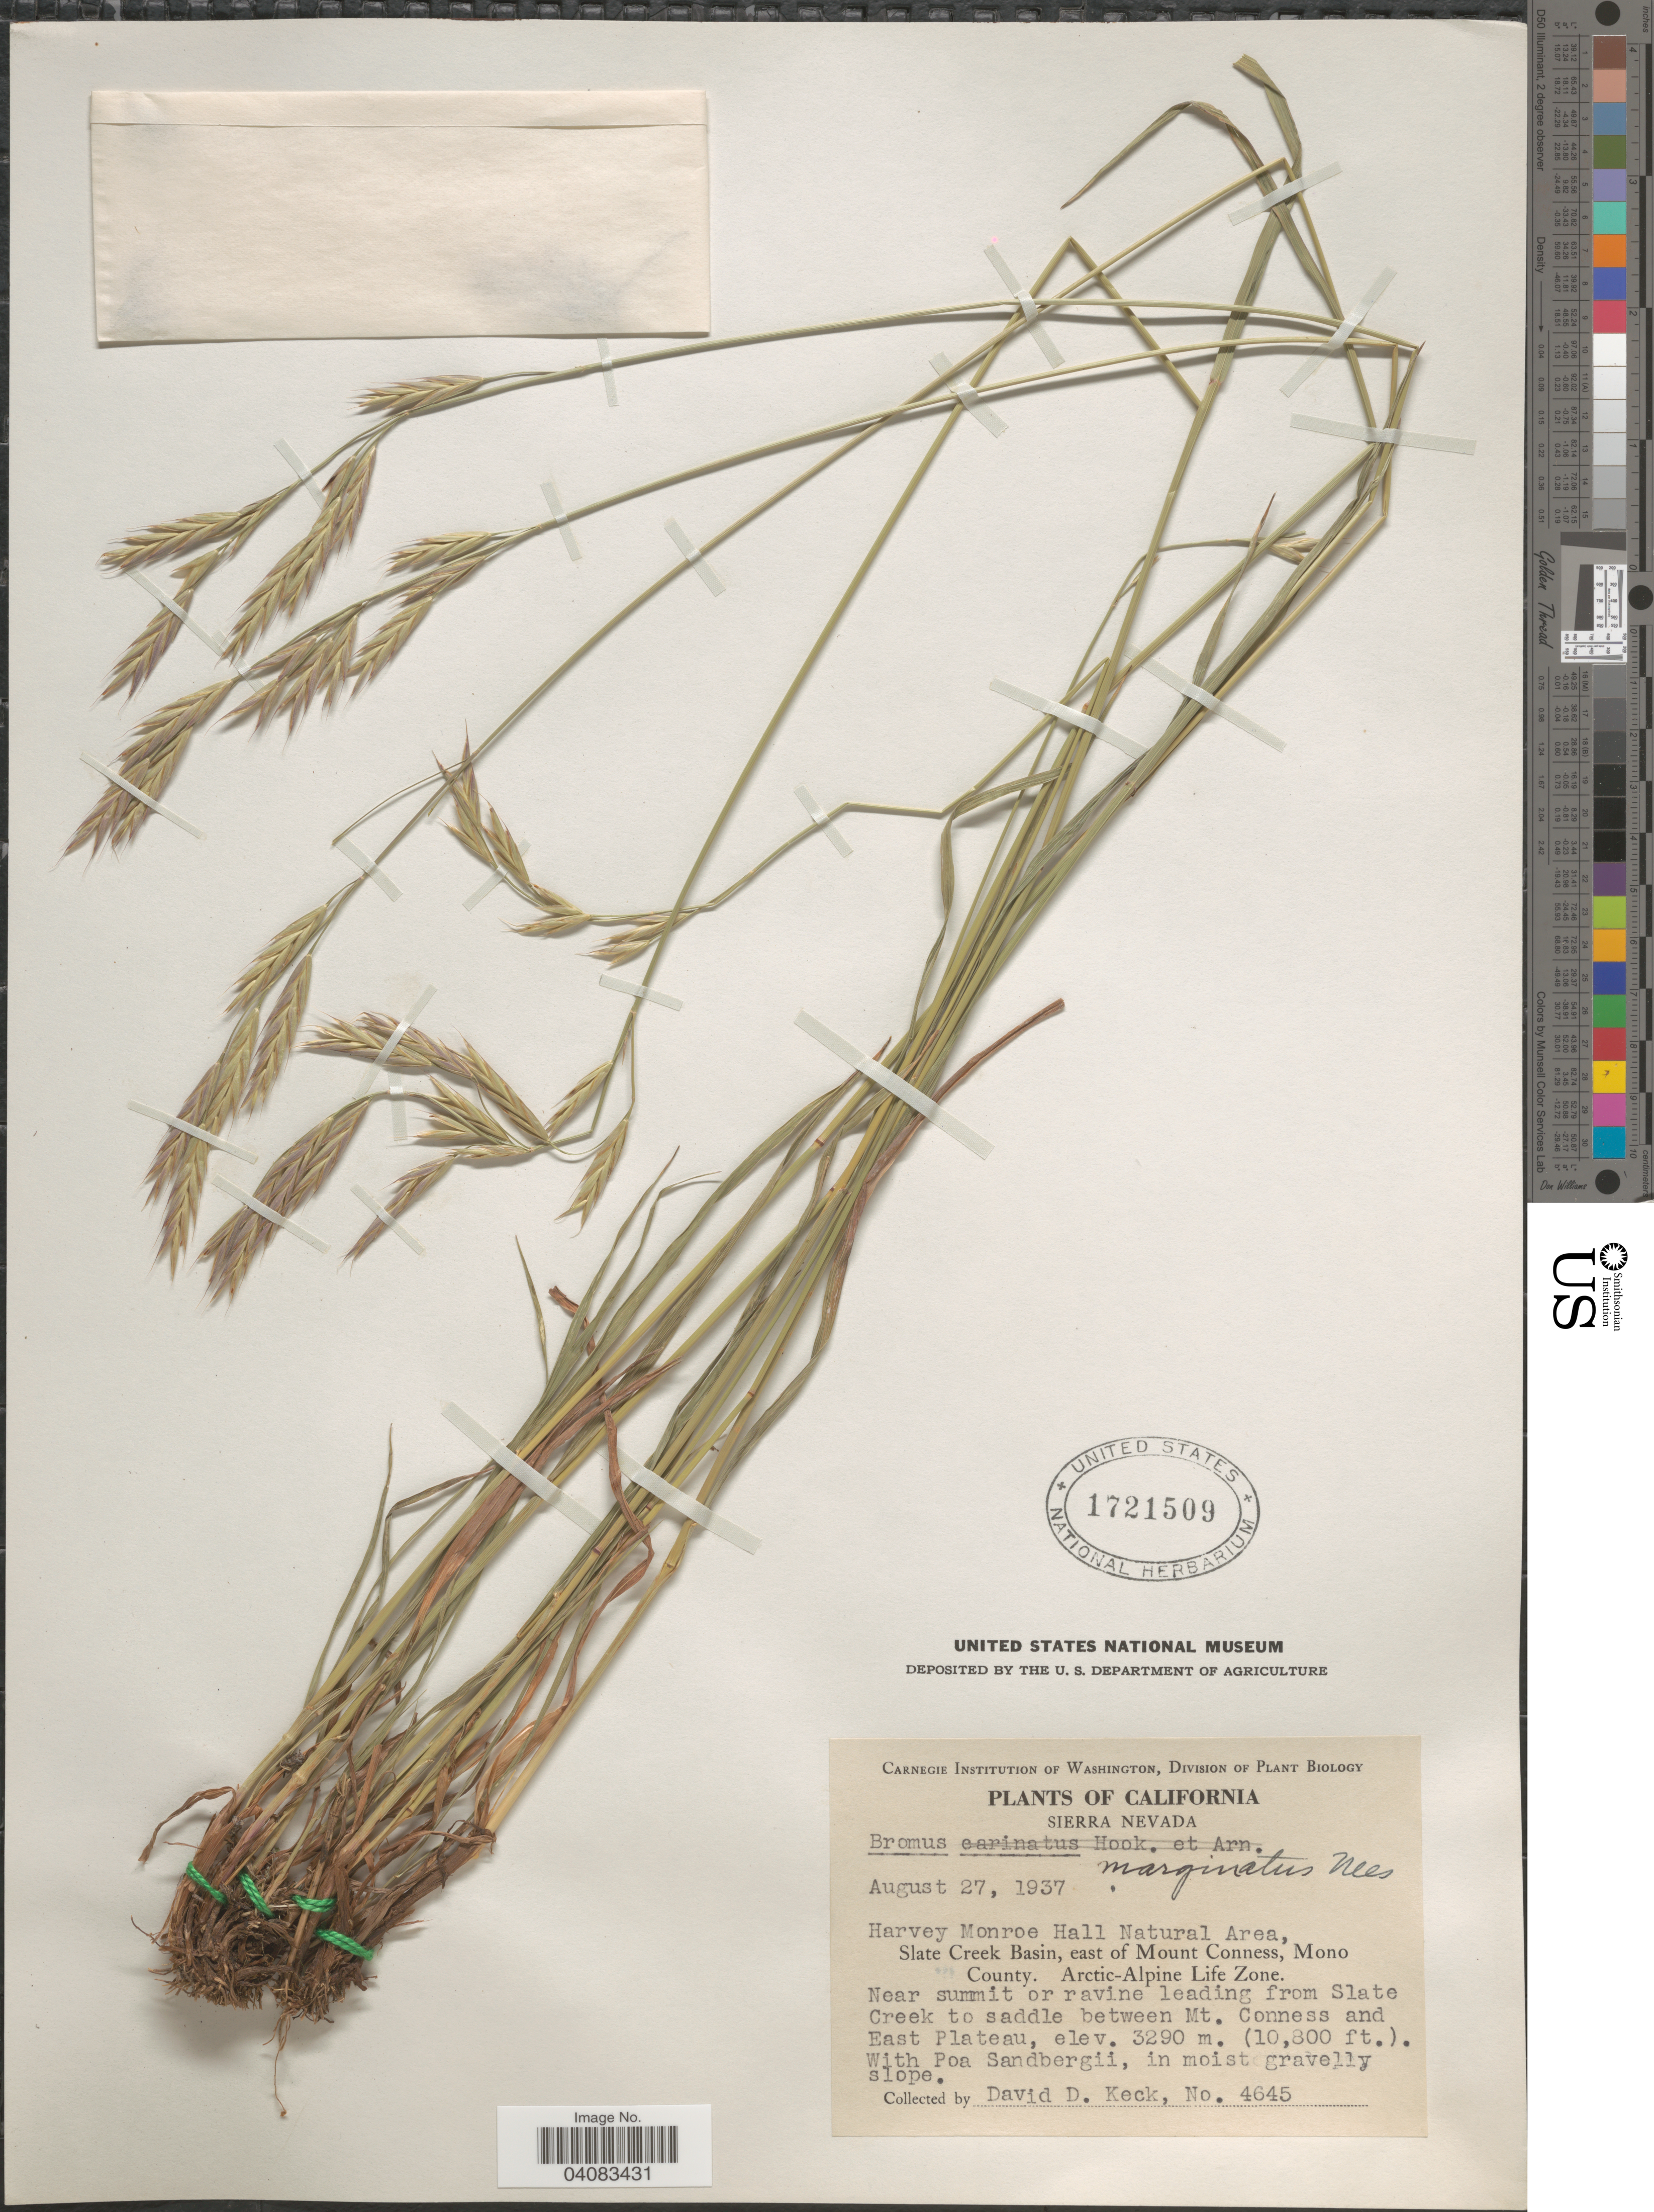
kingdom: Plantae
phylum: Tracheophyta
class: Liliopsida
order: Poales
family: Poaceae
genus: Bromus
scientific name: Bromus marginatus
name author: Nees ex Steud.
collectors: D. D. Keck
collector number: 4645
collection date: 1937-08-27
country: United States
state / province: California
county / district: Mono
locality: Sierra Nevada. Harvey Monroe Hall Natural Area, Slate Creek Basin, east of Mount Conness, Mono County. Arctic-Alpine Life Zone. Near summit or ravine leading from Slate Creek to saddle between Mt. Conness and East Plateau.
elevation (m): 3290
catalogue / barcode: US 1721509